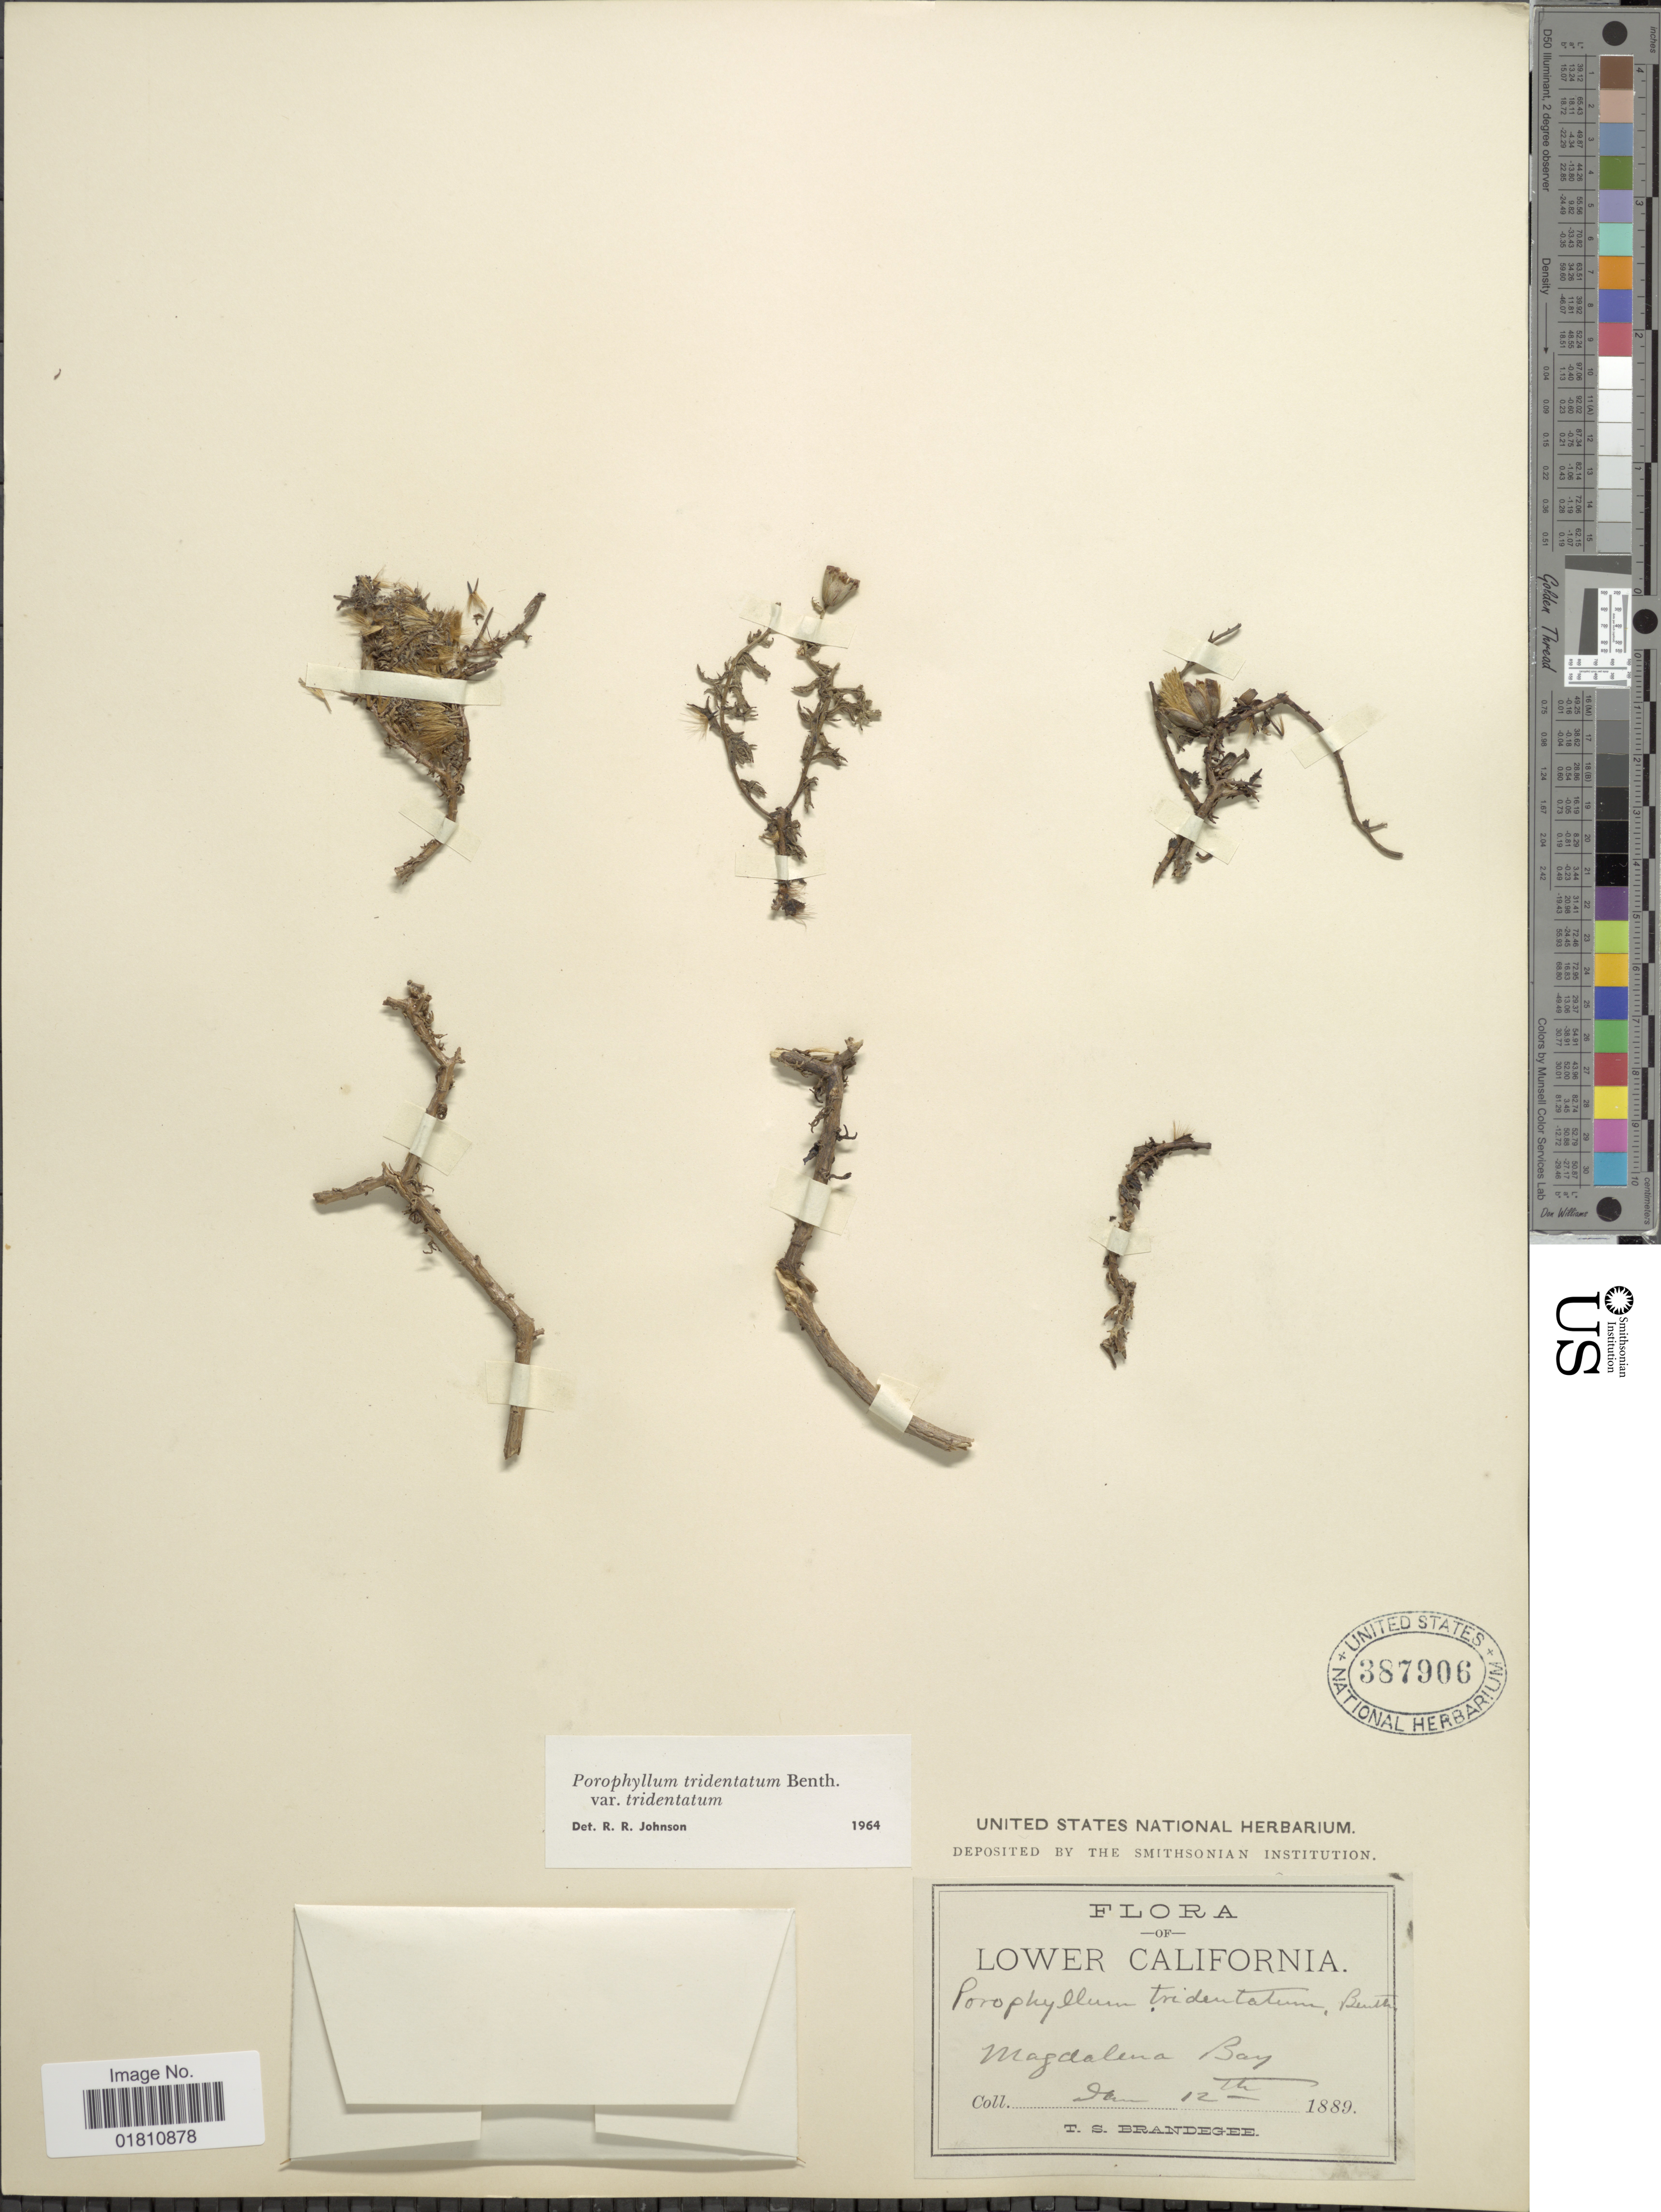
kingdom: Plantae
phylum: Tracheophyta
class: Magnoliopsida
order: Asterales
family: Asteraceae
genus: Bajacalia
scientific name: Bajacalia tridentata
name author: (Benth.) Loockerman et al.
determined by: Anzuinelli, M.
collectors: T. S. Brandegee (herbarium)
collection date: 1889-01-12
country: Mexico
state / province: Baja California Sur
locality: Lower California, Magdalena Bay.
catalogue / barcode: US 387906